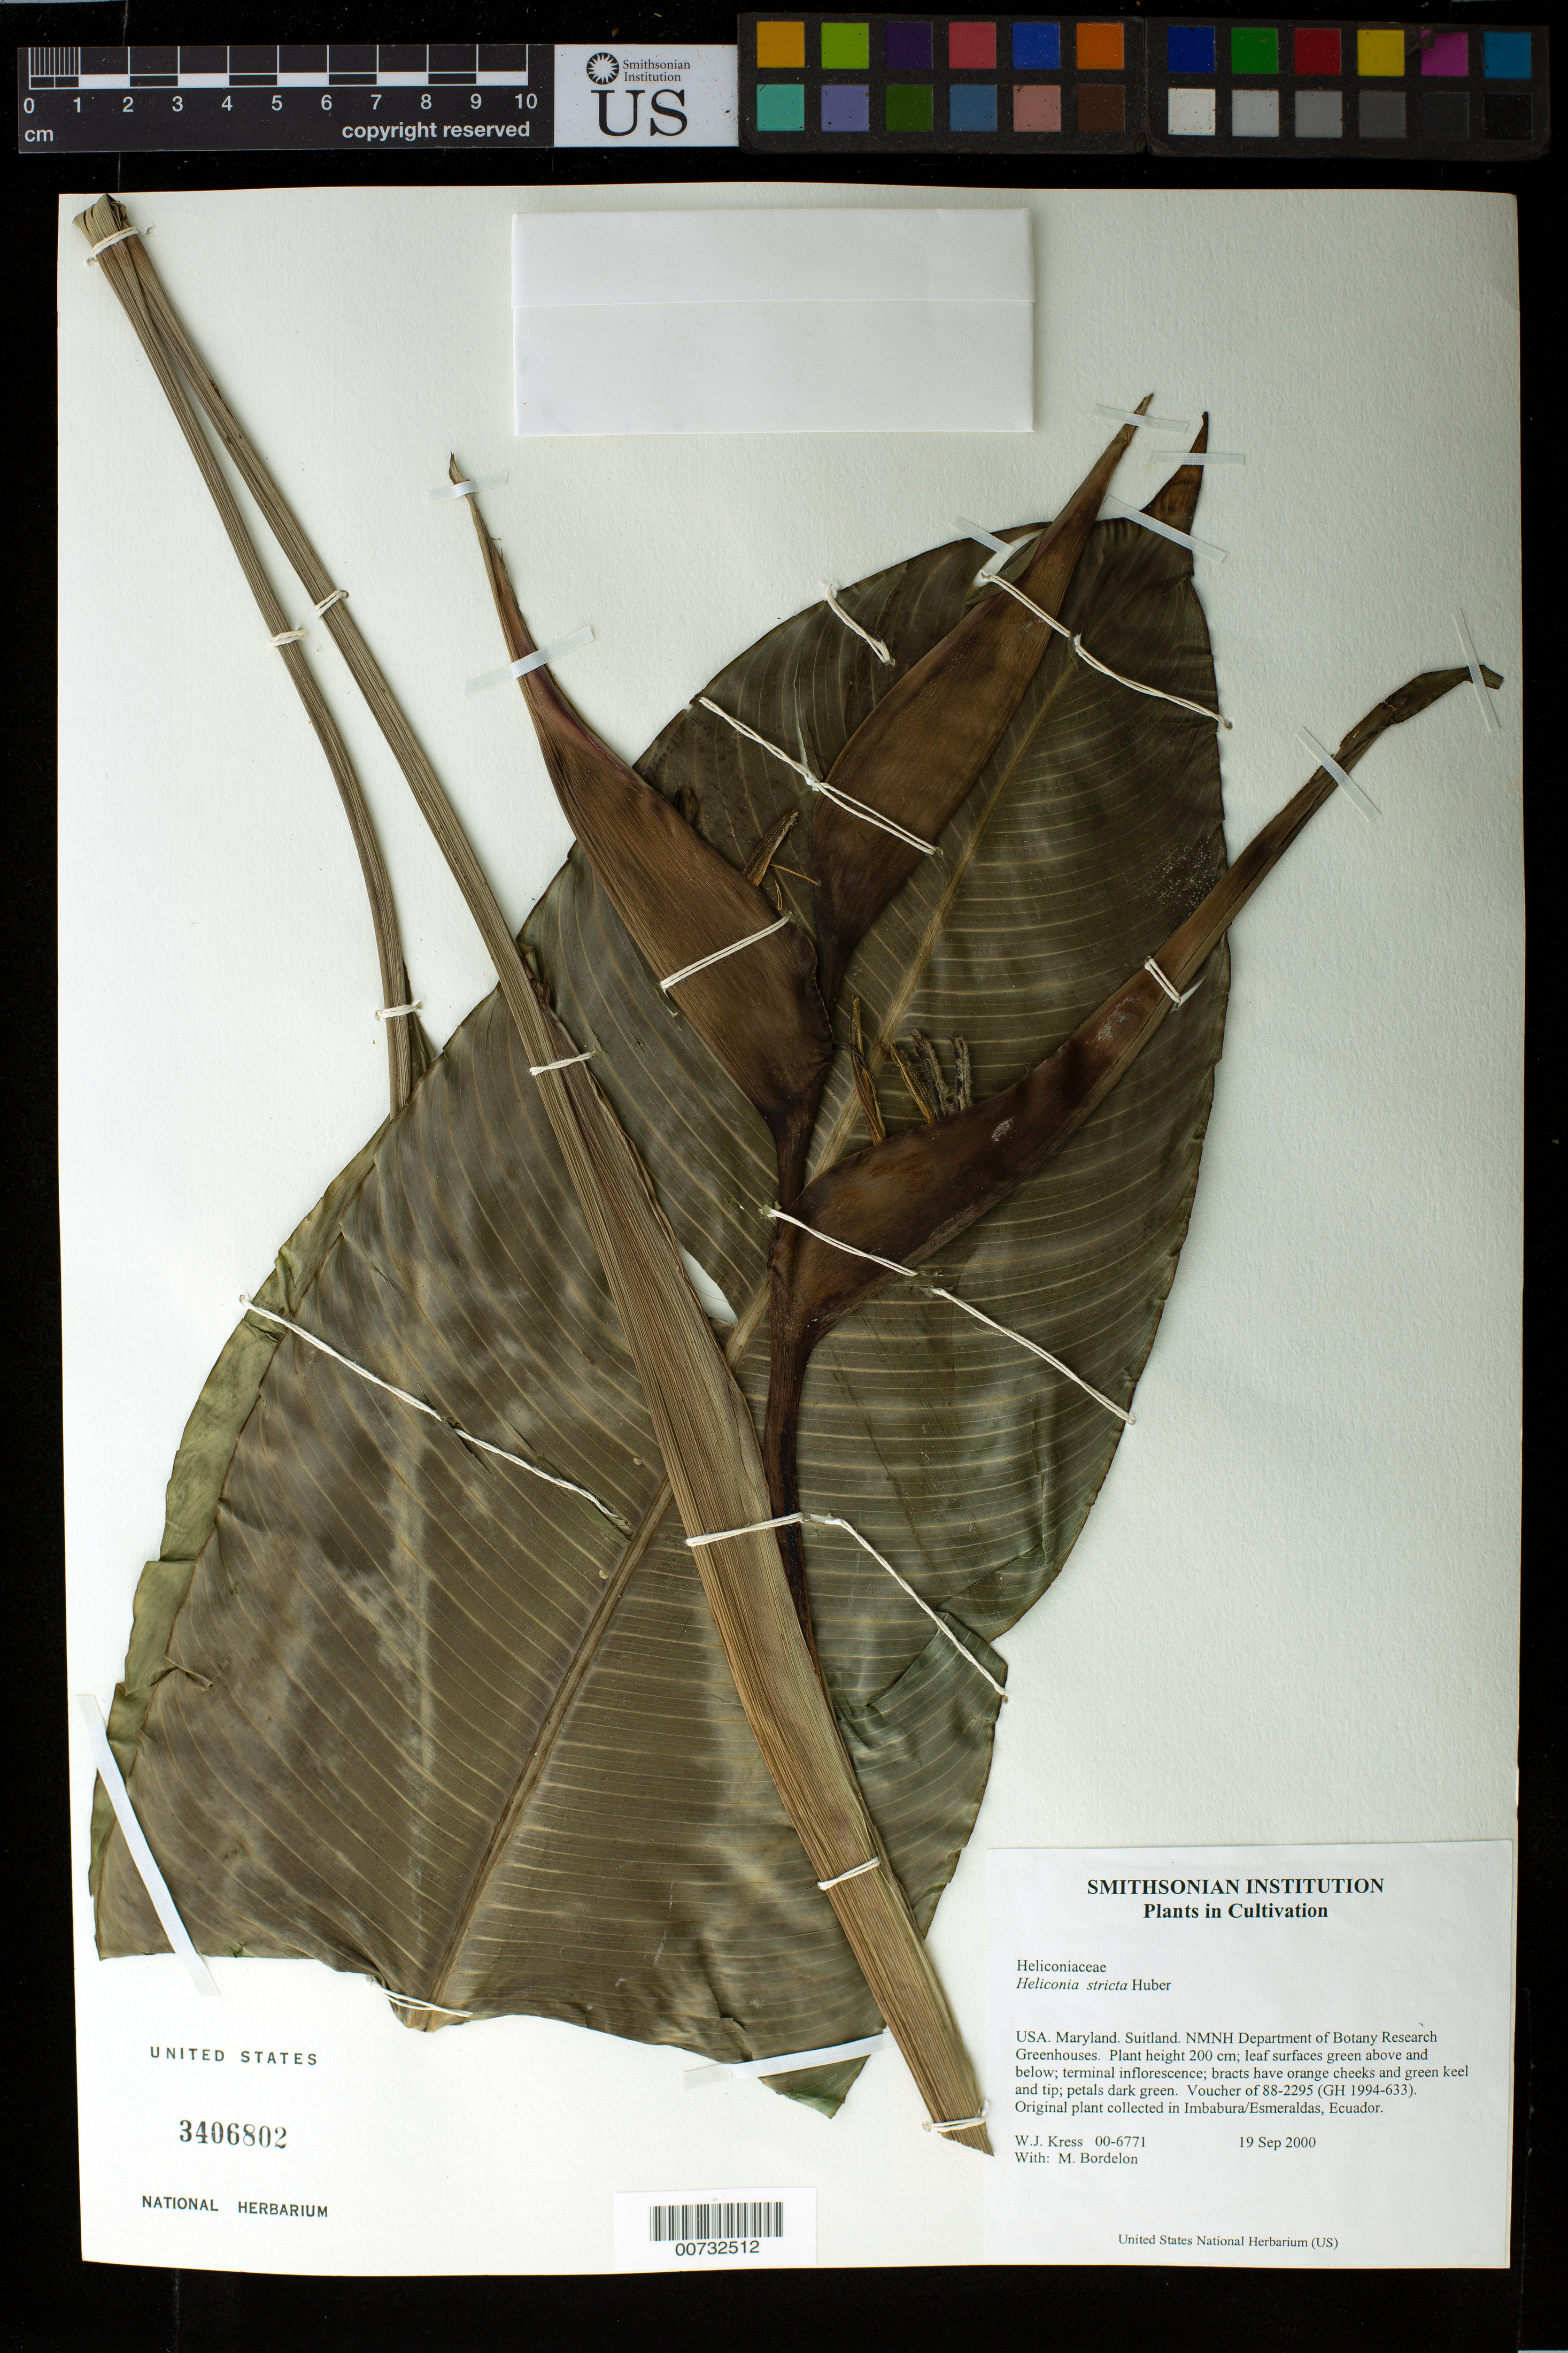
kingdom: Plantae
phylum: Tracheophyta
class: Liliopsida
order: Zingiberales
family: Heliconiaceae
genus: Heliconia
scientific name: Heliconia stricta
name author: Huber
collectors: W. J. Kress & M. Bordelon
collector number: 00-6771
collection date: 2000-09-19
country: United States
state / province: Maryland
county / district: Prince George's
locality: NMNH Botany Research Greenhouses. Suitland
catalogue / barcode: US 3406802